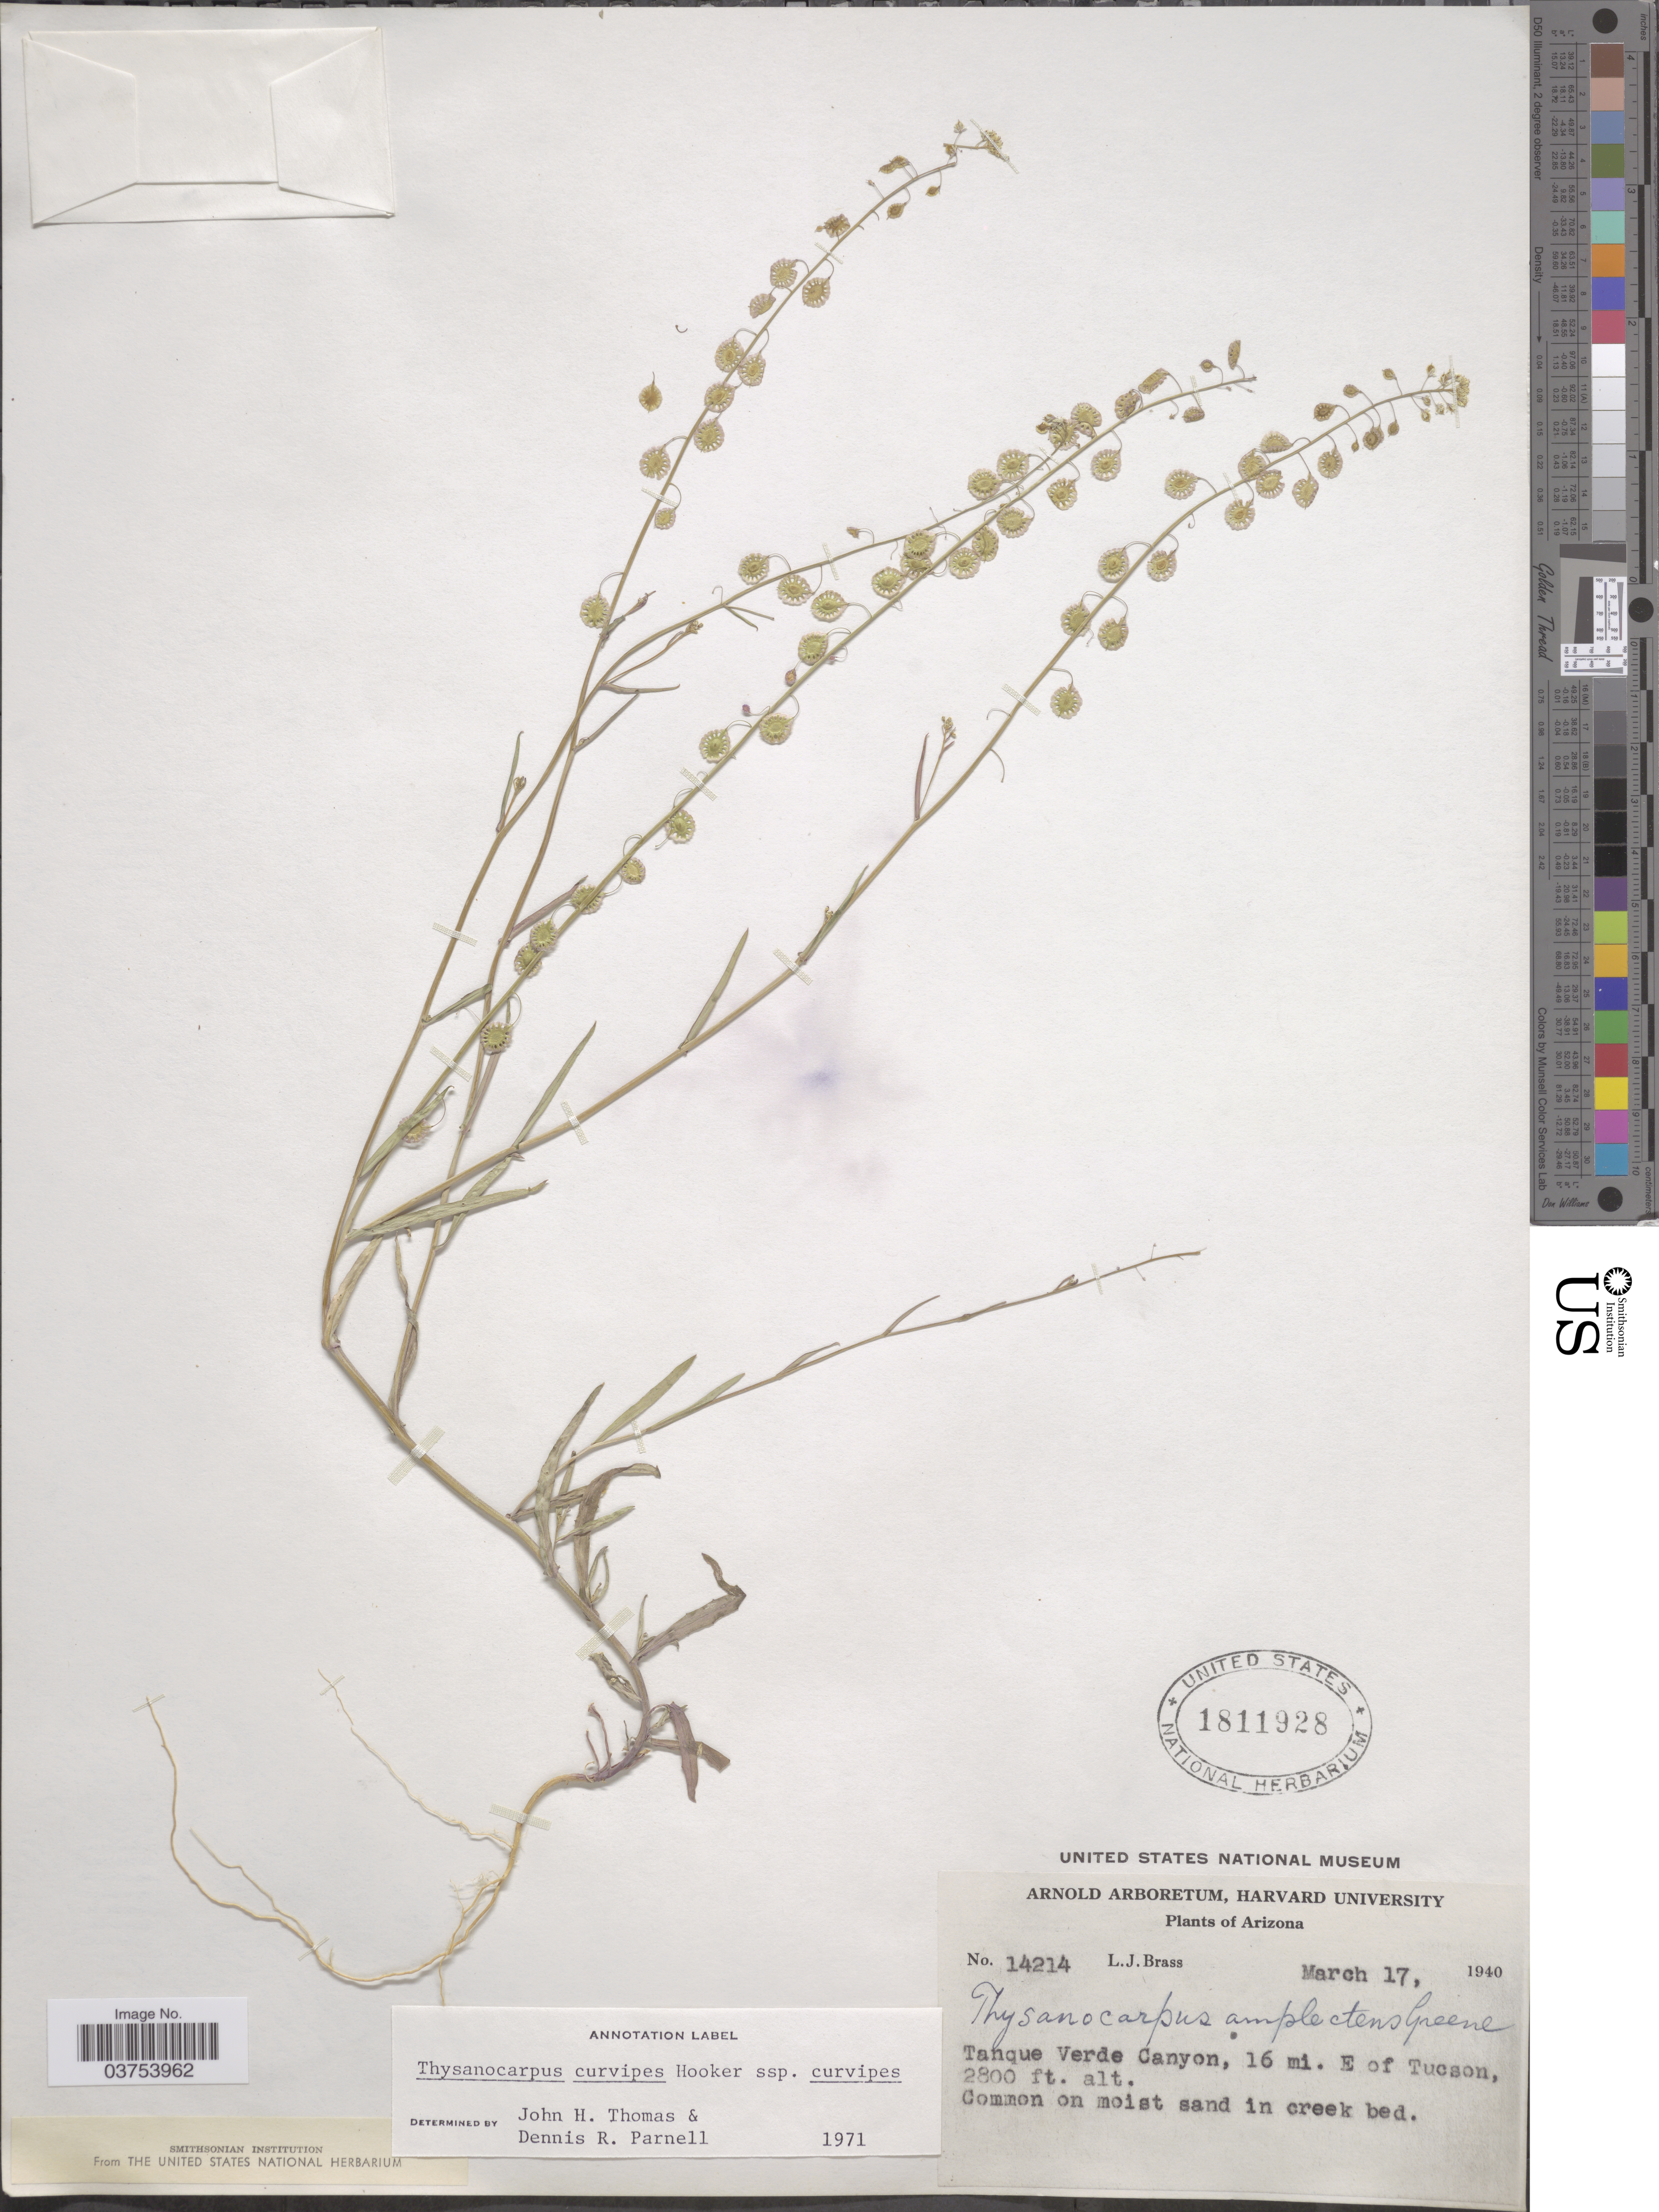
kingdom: Plantae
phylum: Tracheophyta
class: Magnoliopsida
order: Brassicales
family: Brassicaceae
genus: Thysanocarpus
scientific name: Thysanocarpus curvipes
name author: Hook.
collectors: L. J. Brass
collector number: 14214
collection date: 1940-03-17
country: United States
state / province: Arizona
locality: Tanque Verde Canyon, 16 mi. E of Tucson.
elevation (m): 853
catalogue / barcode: US 1811928